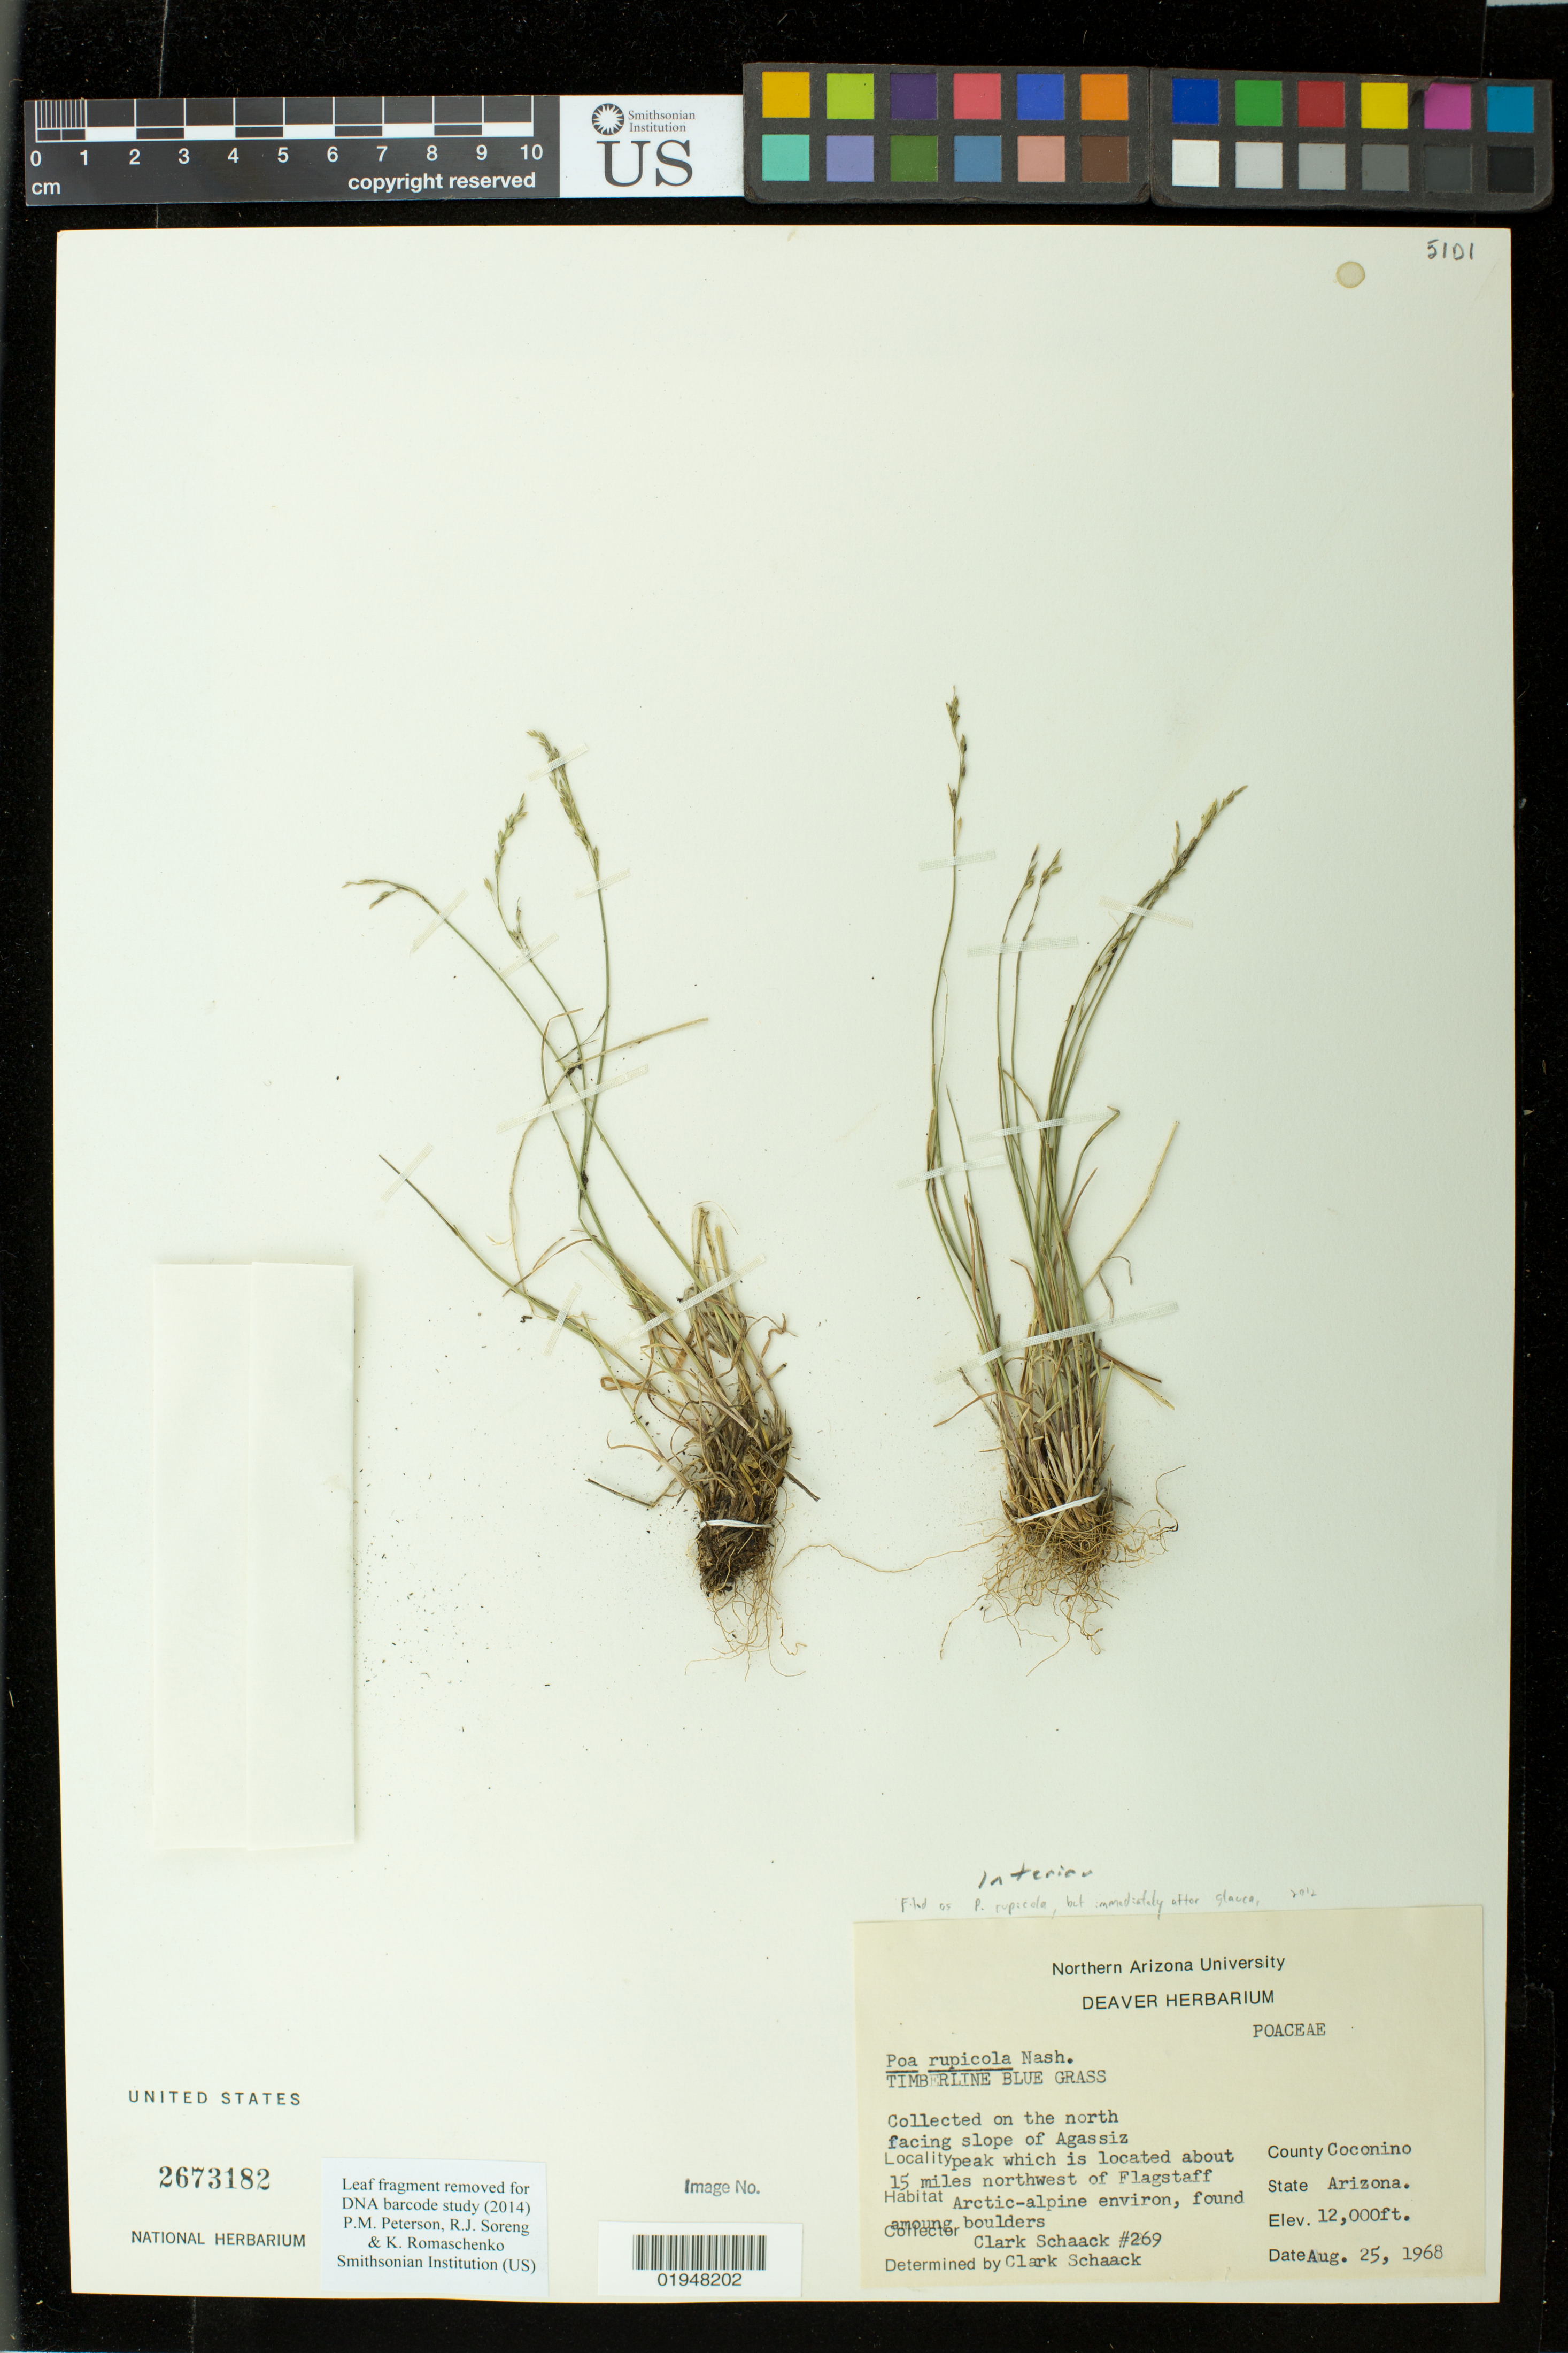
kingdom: Plantae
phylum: Tracheophyta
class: Liliopsida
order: Poales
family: Poaceae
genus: Poa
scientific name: Poa rupicola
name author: ex Rydb.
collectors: C. G. Schaack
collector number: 269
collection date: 1968-08-25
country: United States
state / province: Arizona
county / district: Coconino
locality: Agassiz peak which is located about 15 miles northwest of Flagstaff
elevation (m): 3658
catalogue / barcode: US 2673182